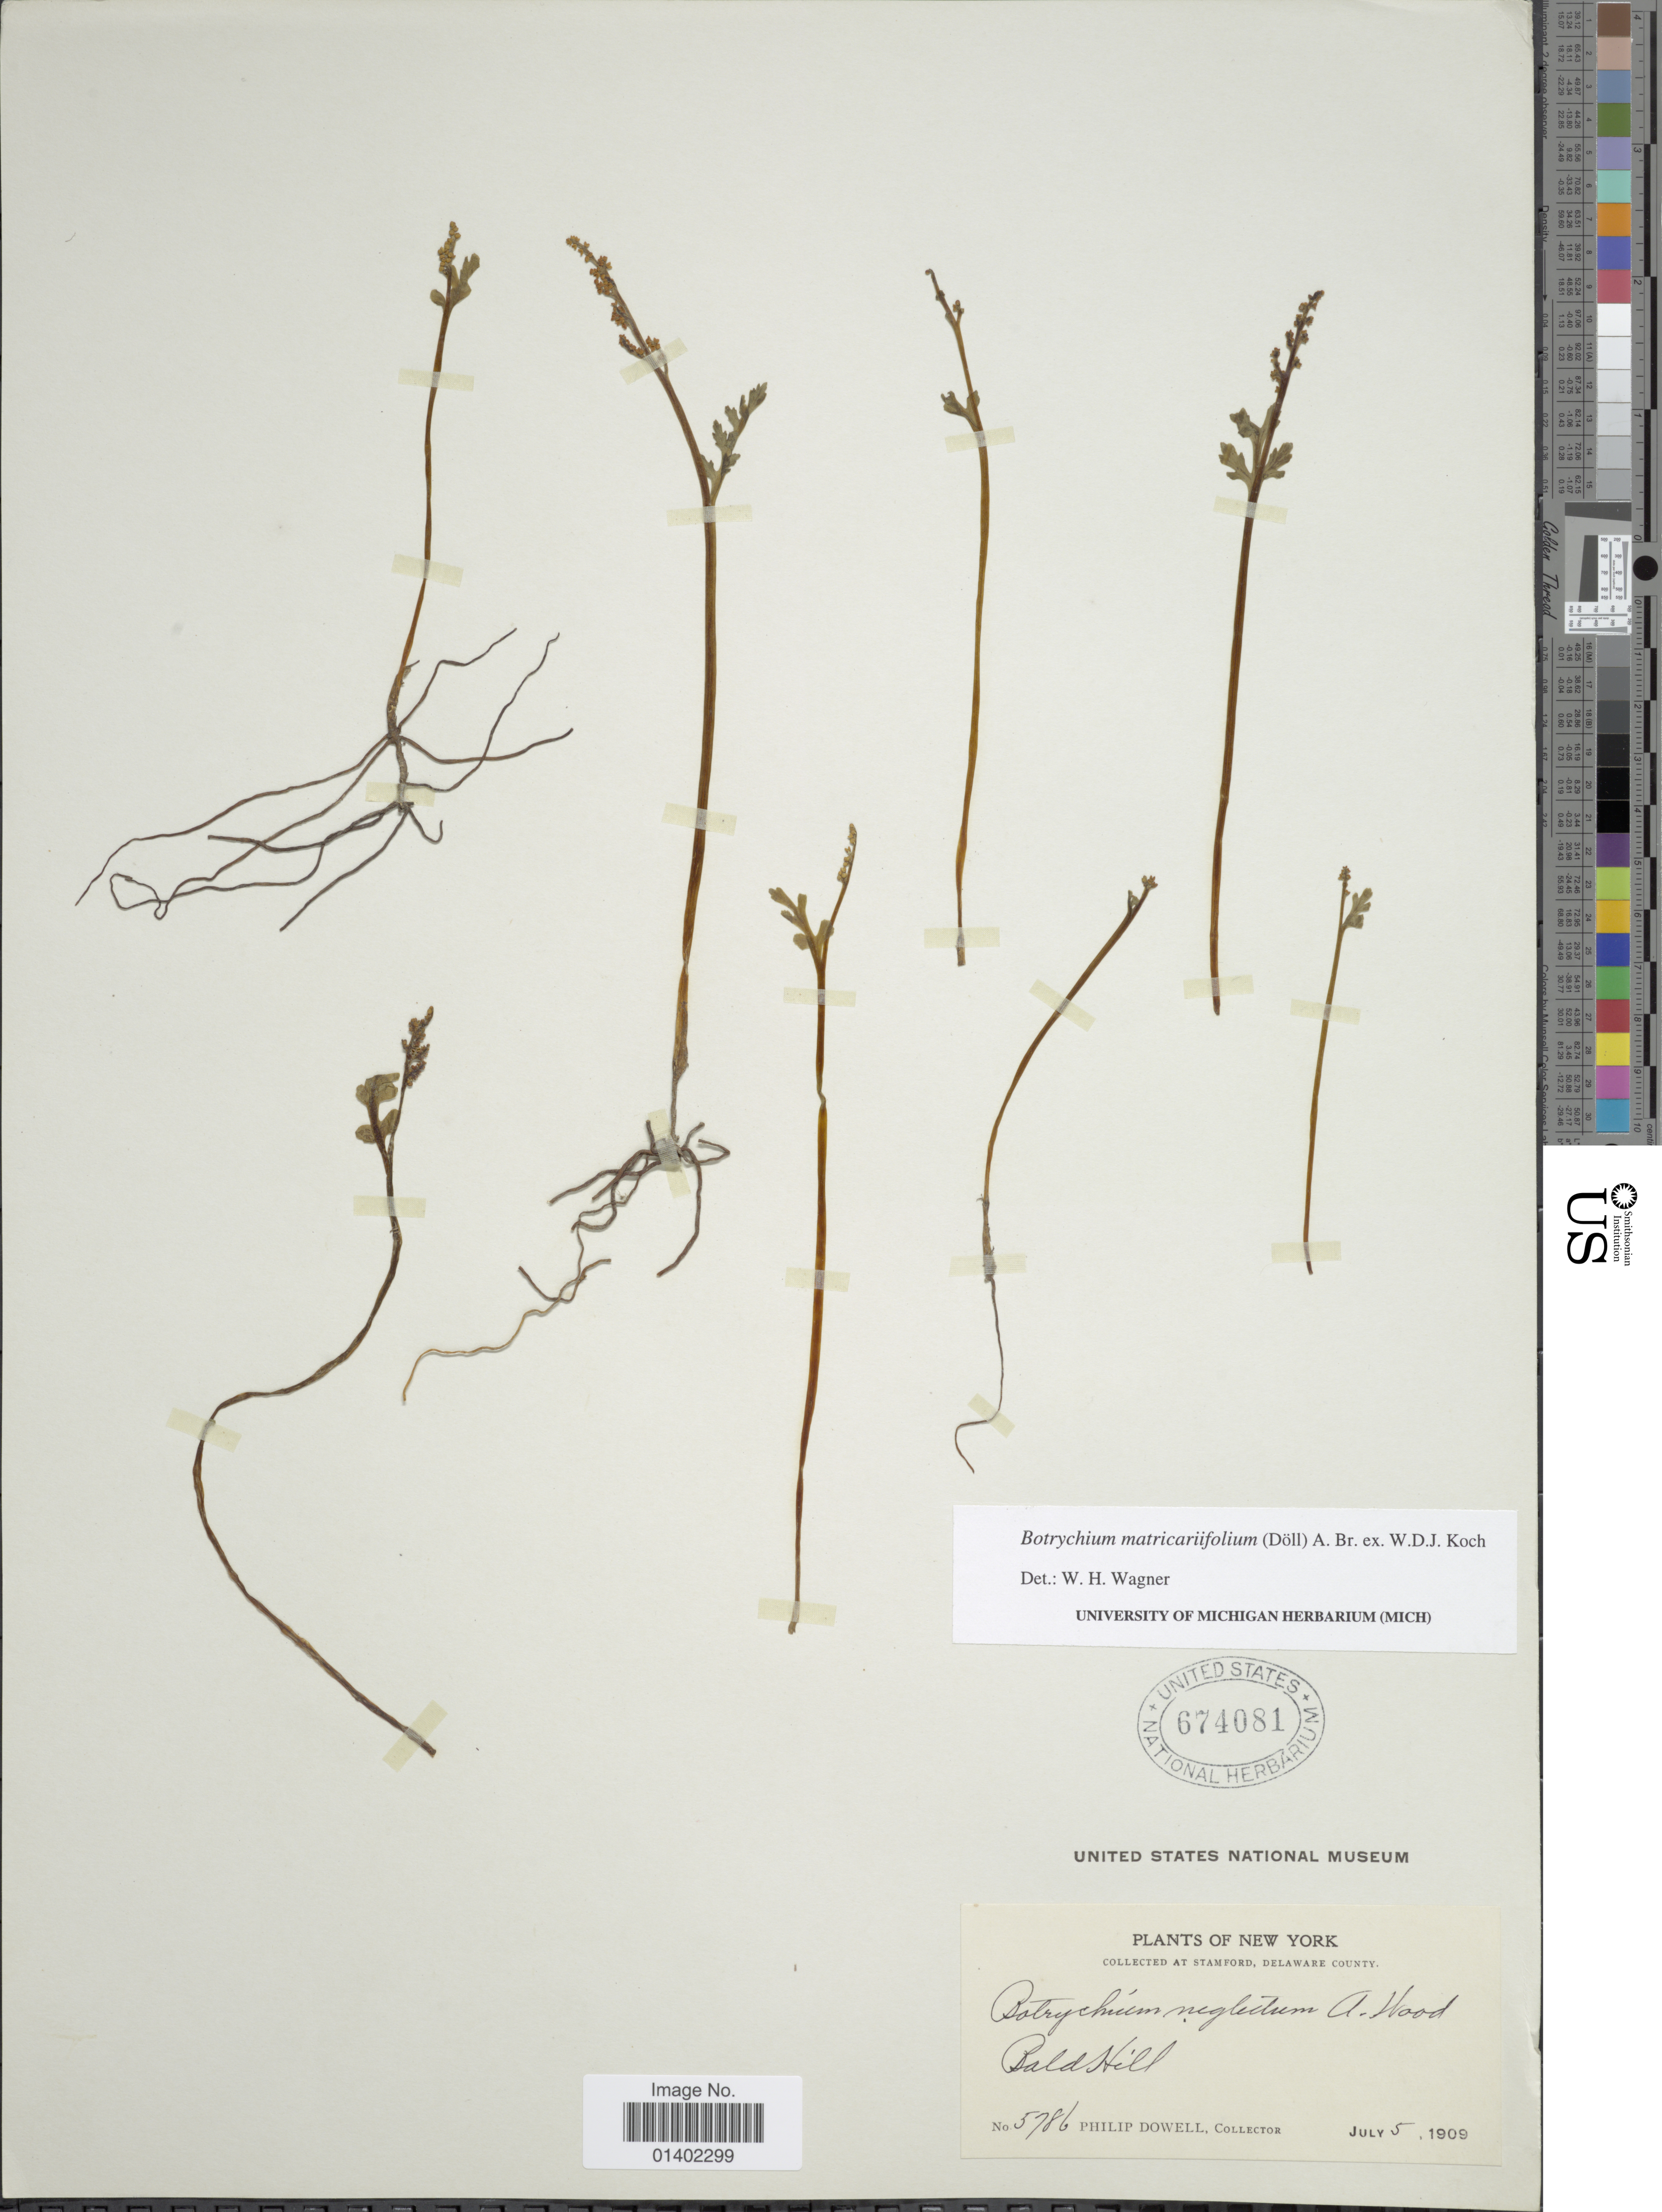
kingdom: Plantae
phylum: Tracheophyta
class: Polypodiopsida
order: Ophioglossales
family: Ophioglossaceae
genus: Botrychium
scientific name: Botrychium matricariifolium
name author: (A. Braun ex Dowell) A. Braun ex Koch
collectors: P. Dowell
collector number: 5786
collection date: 1909-07-05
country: United States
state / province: New York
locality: Stamford, Delaware County, Bald Hill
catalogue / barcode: US 674081